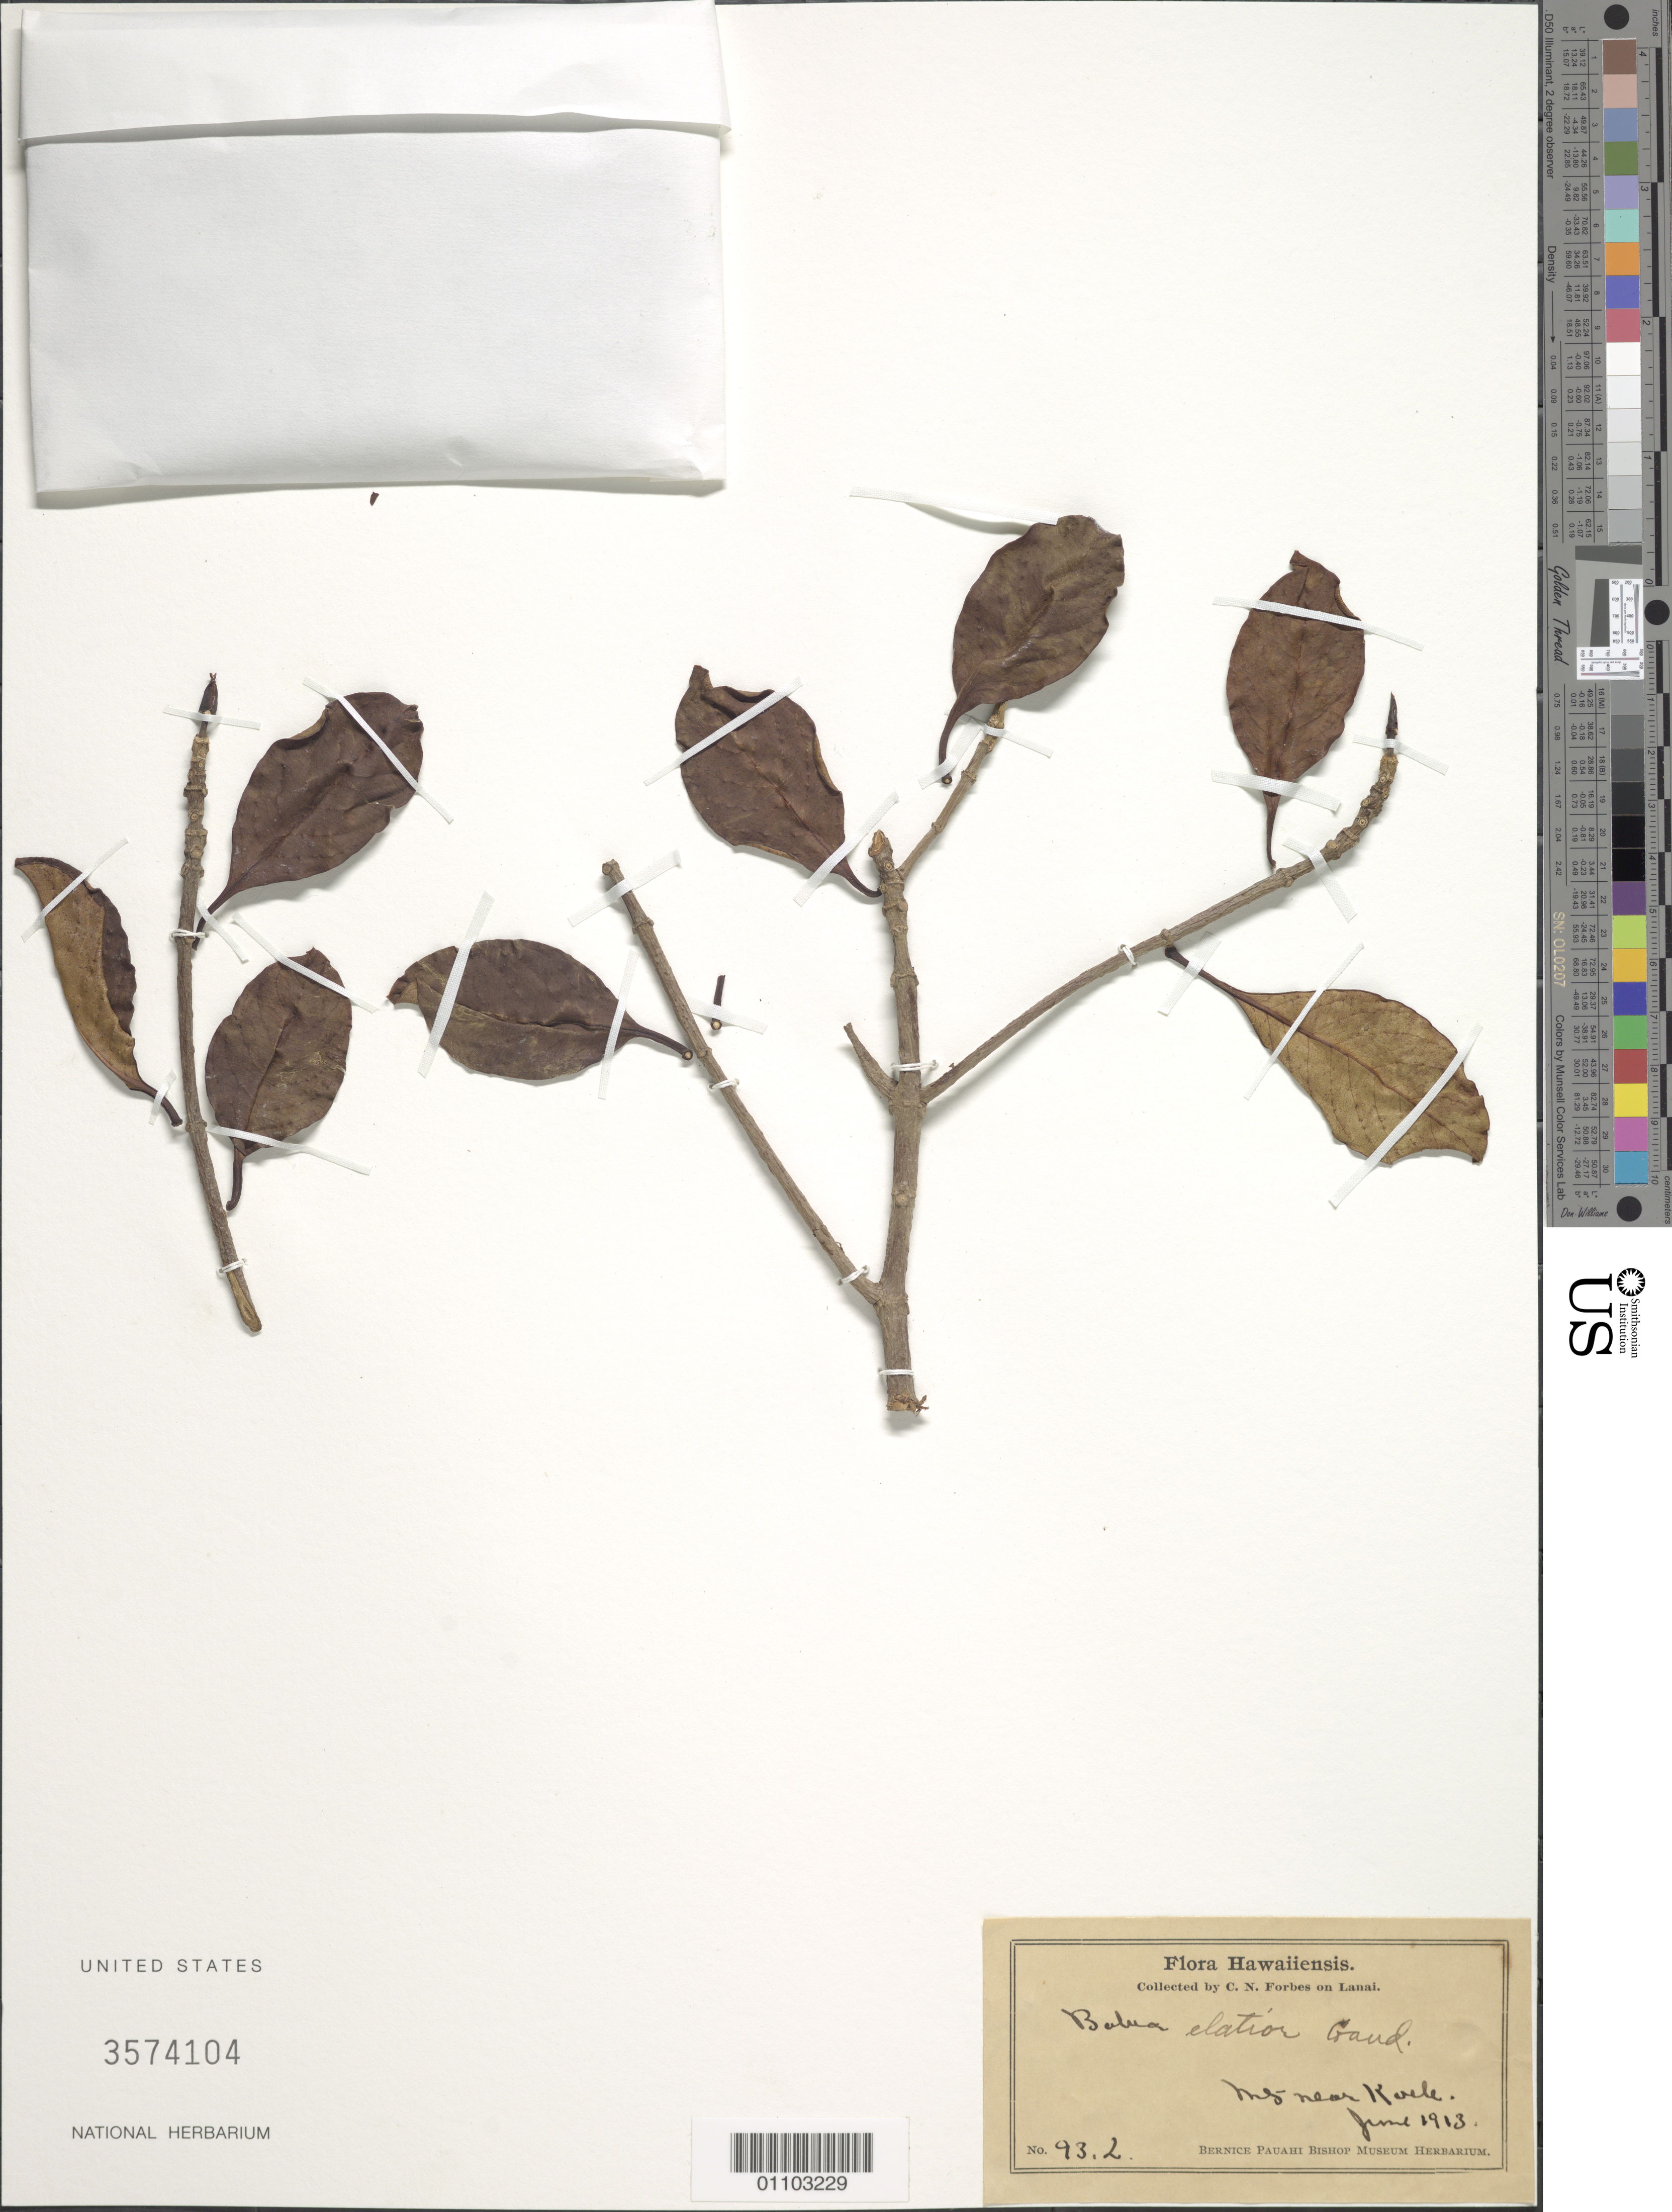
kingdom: Plantae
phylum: Tracheophyta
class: Magnoliopsida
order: Gentianales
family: Rubiaceae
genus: Bobea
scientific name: Bobea elatior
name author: Gaudich.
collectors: C. N. Forbes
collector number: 93.L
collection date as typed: Jun 1913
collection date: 1913-06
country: United States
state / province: Hawaii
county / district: Maui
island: Lana'i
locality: near Koele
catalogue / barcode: US 3574104